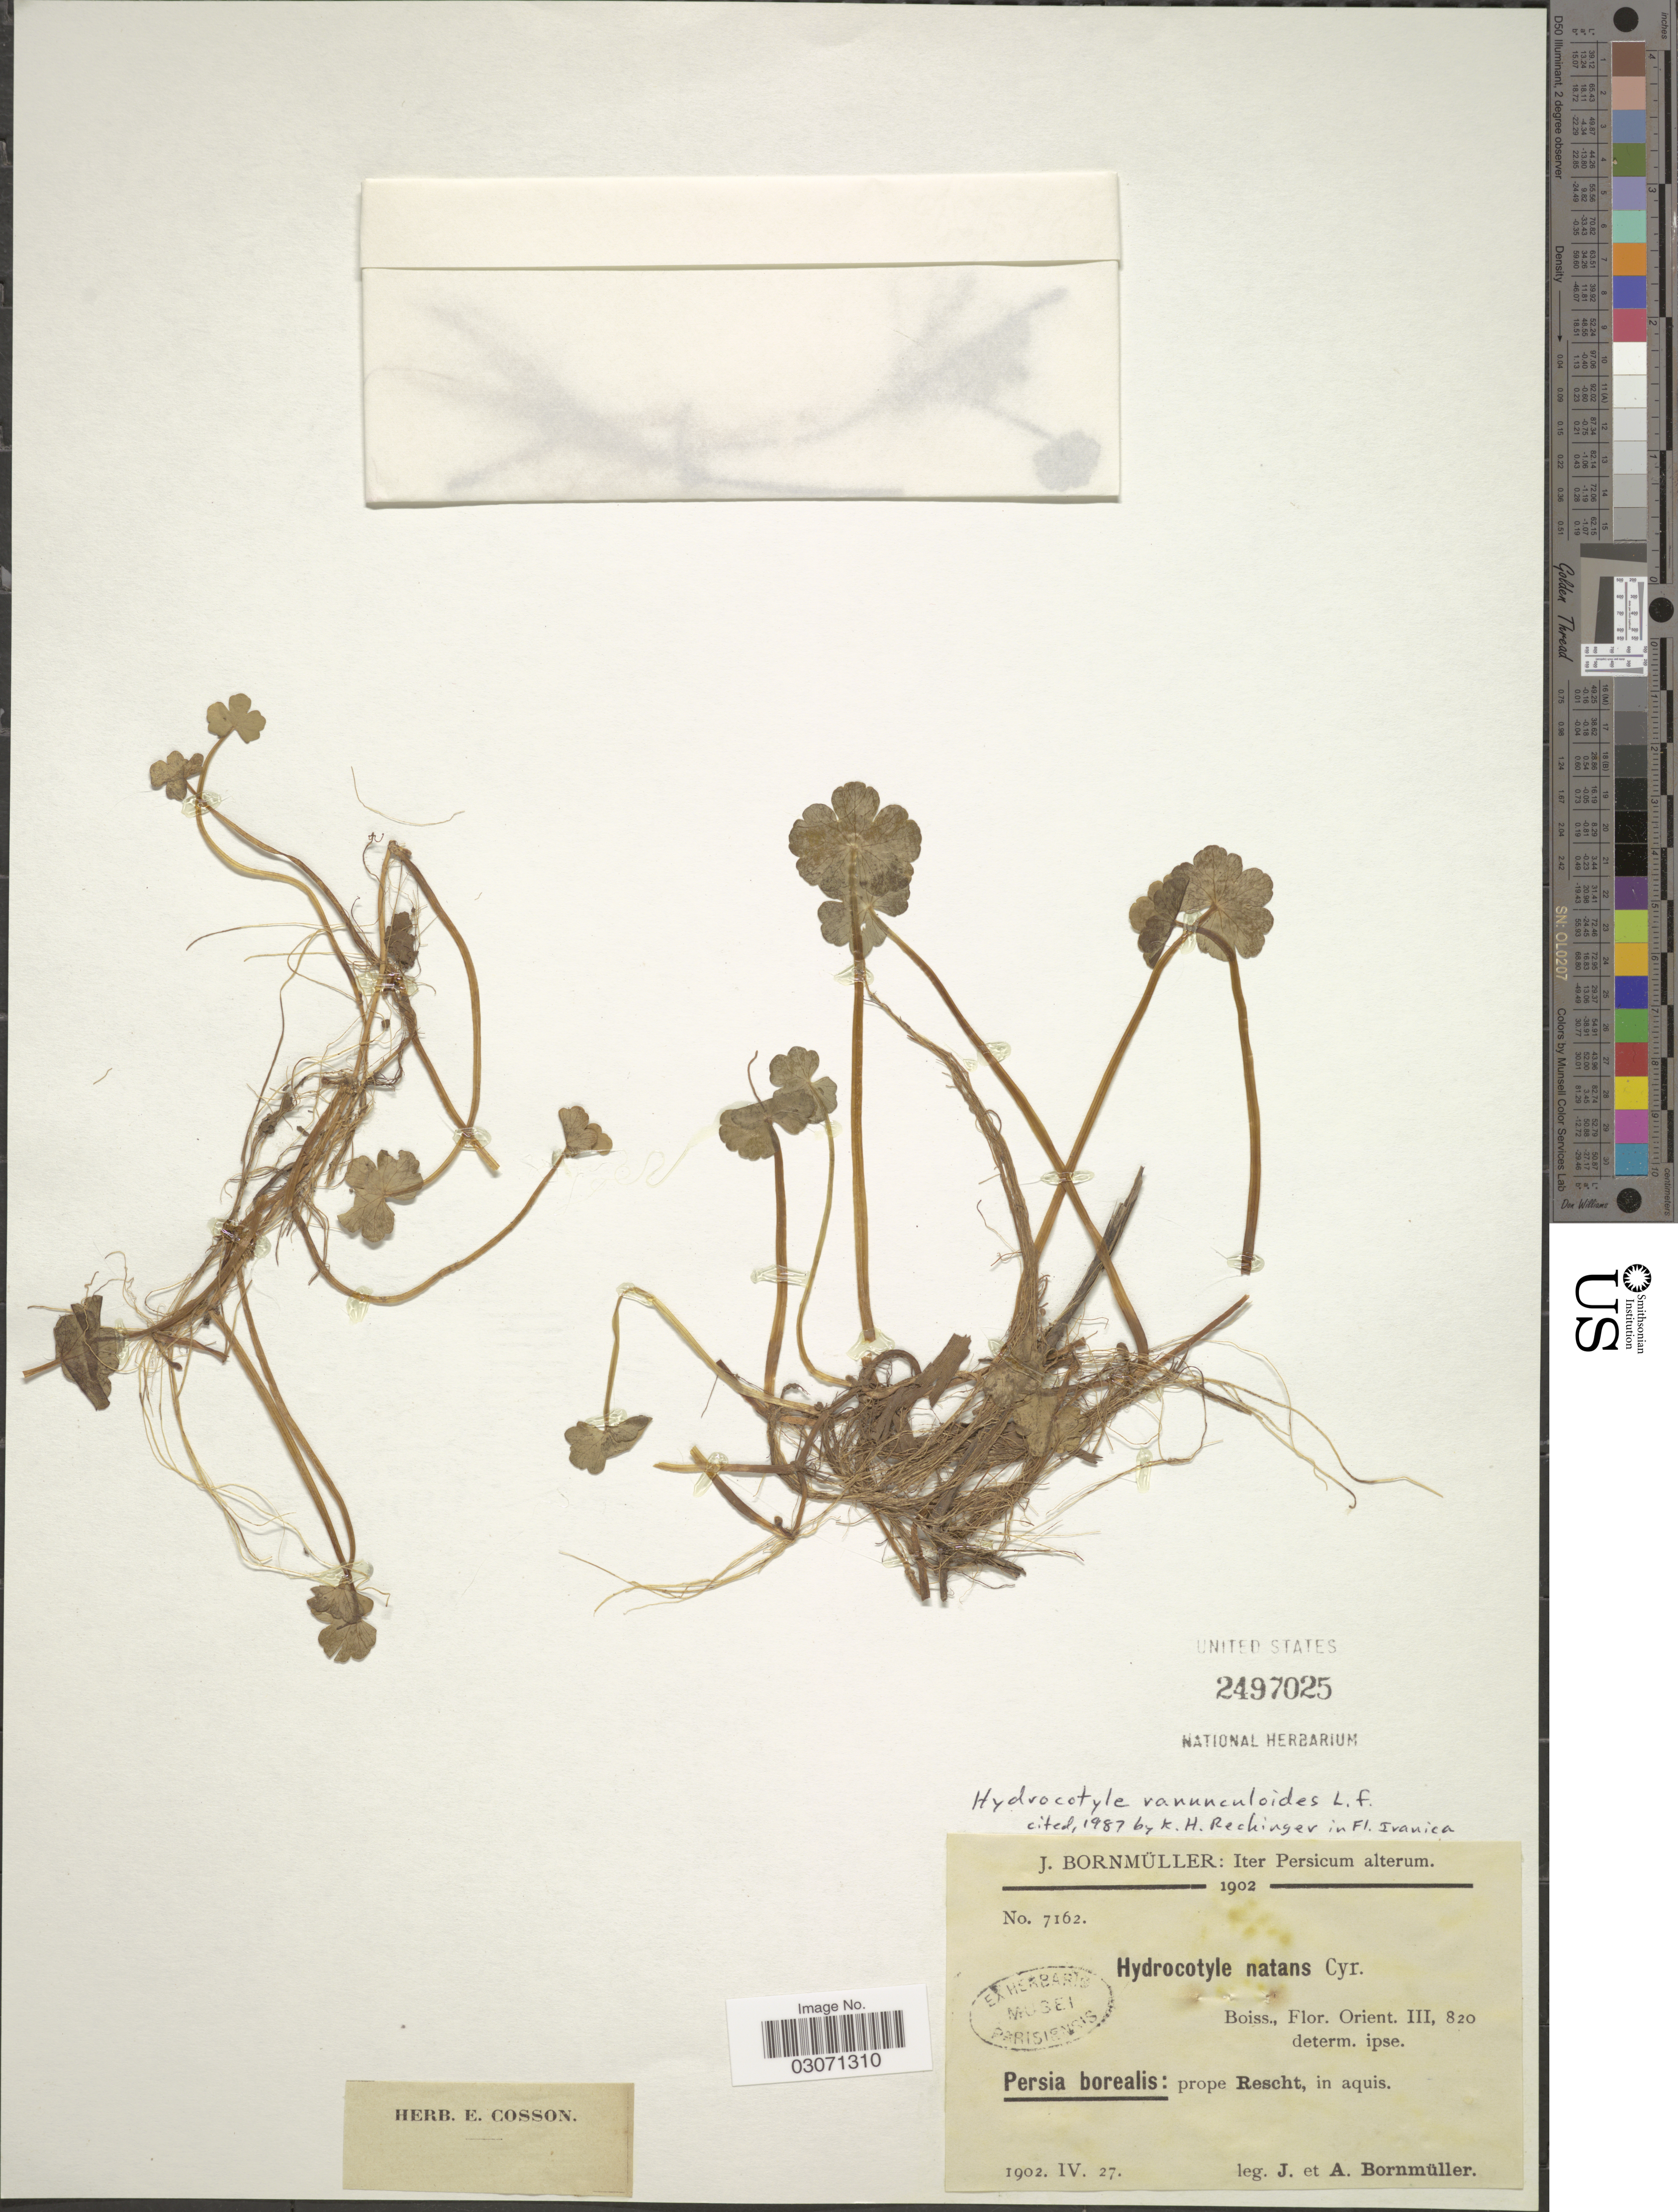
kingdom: Plantae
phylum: Tracheophyta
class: Magnoliopsida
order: Apiales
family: Araliaceae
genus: Hydrocotyle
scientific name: Hydrocotyle ranunculoides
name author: L. f.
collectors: J. Bornmüller & A. Bornmüller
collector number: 7162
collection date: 1902-04-27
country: Iran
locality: Persia borealis: prope Rescht, in aquis.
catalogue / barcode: US 2497025